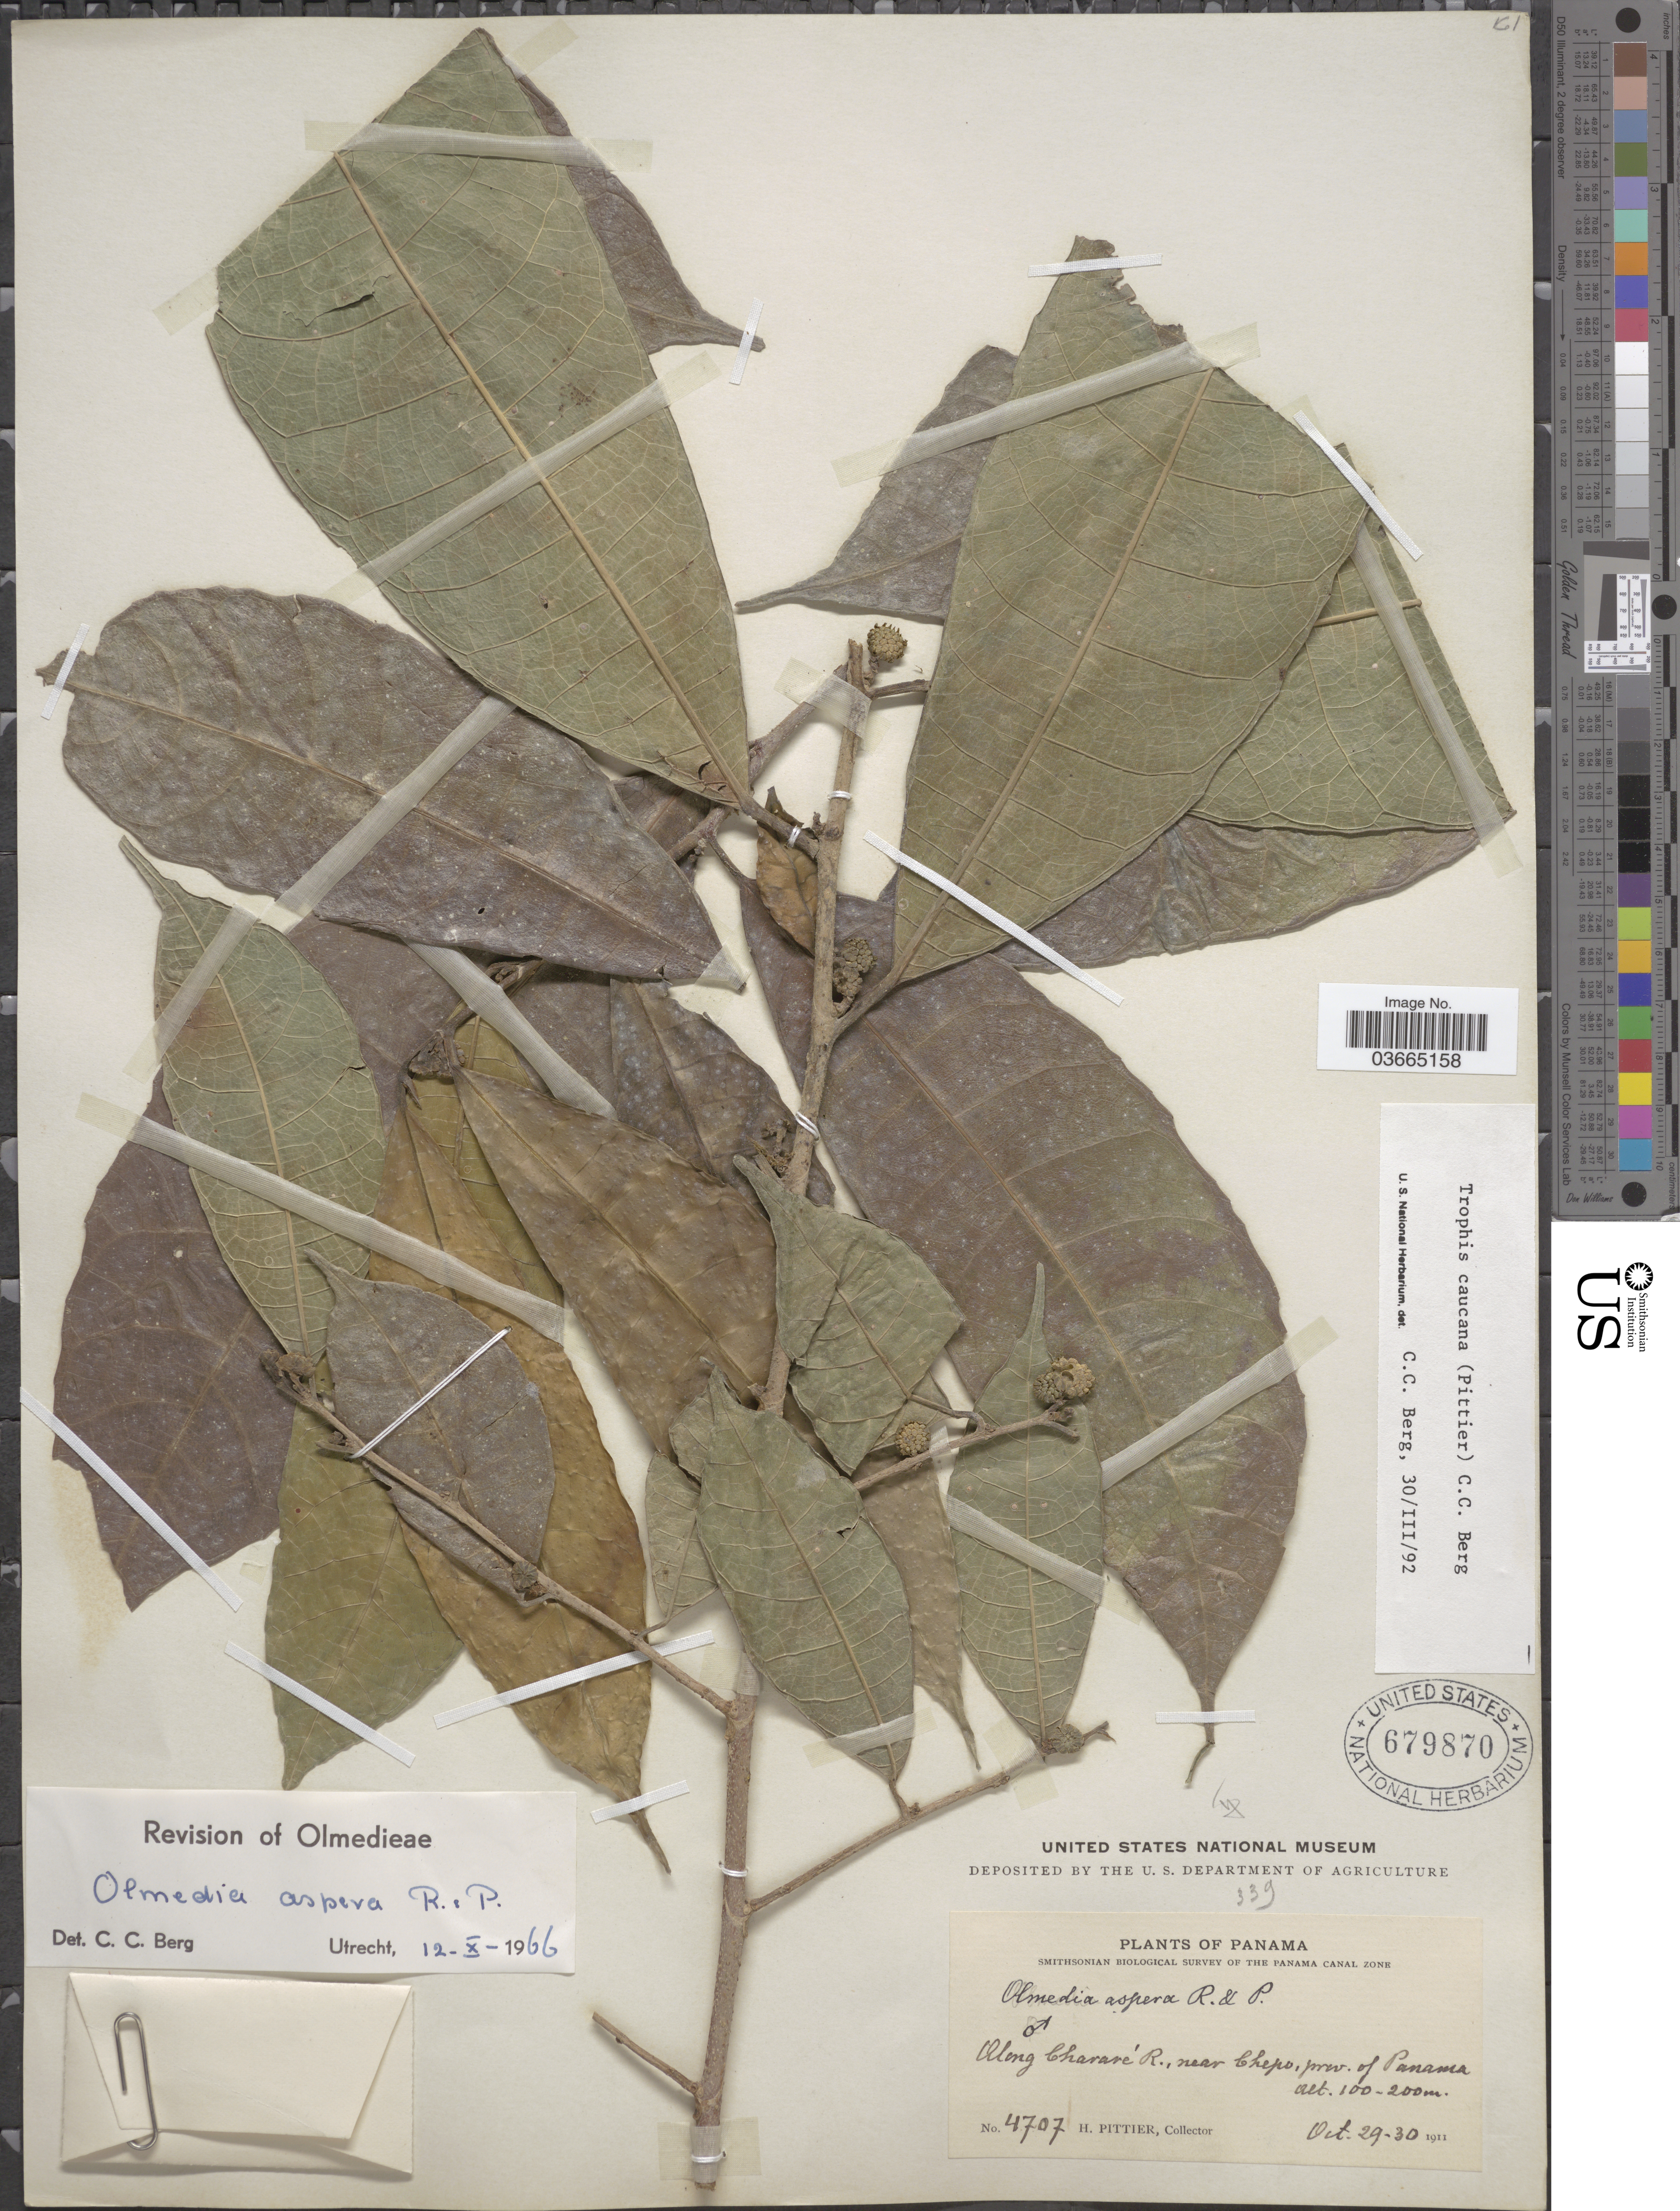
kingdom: Plantae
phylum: Tracheophyta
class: Magnoliopsida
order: Rosales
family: Moraceae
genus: Olmedia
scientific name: Olmedia aspera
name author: Ruiz & Pav.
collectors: H. F. Pittier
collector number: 4707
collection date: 1911-10-29/1911-10-30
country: Panama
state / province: Panamá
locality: Along chararé R., near Chepo. prov. of Panama.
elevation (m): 100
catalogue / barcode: US 679870